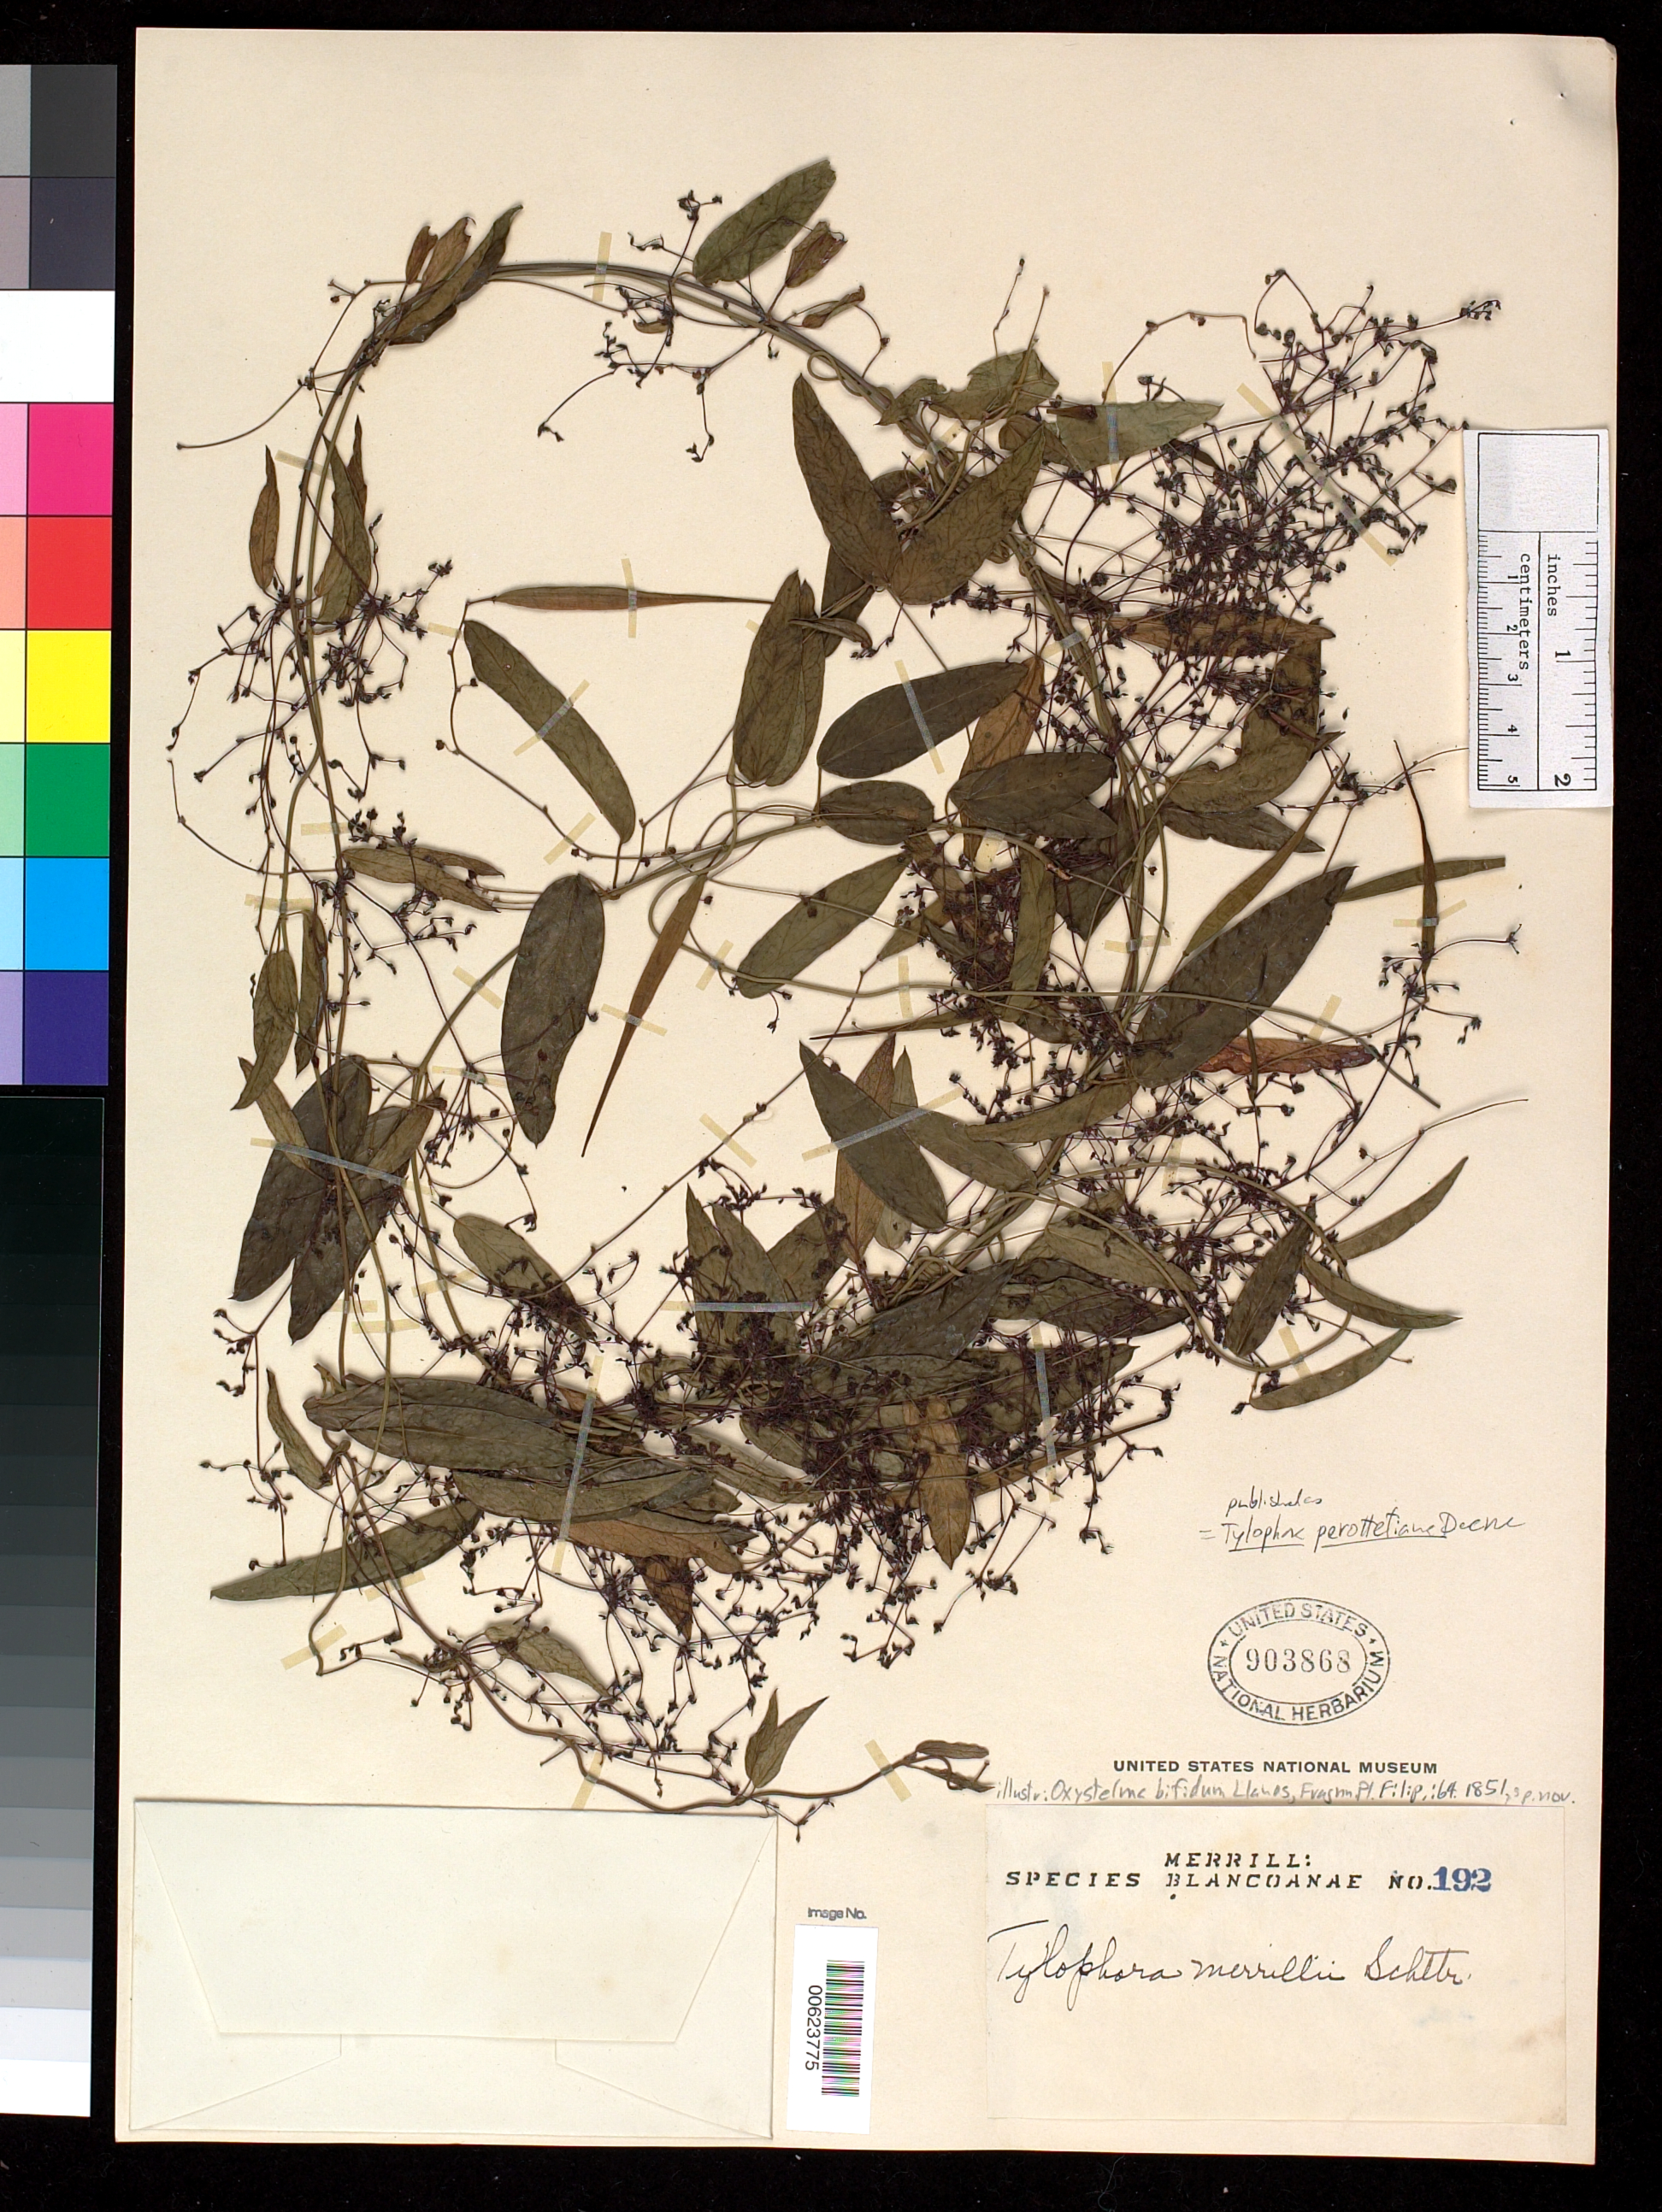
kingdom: Plantae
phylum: Tracheophyta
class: Magnoliopsida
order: Gentianales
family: Apocynaceae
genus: Oxystelma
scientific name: Oxystelma bifudum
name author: Llanos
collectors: E. D. Merrill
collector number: Sp. Blancoan. 0192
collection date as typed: Nov 1914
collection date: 1914-11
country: Philippines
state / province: Calabarzon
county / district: Rizal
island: Luzon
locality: Antipolo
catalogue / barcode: US 903868